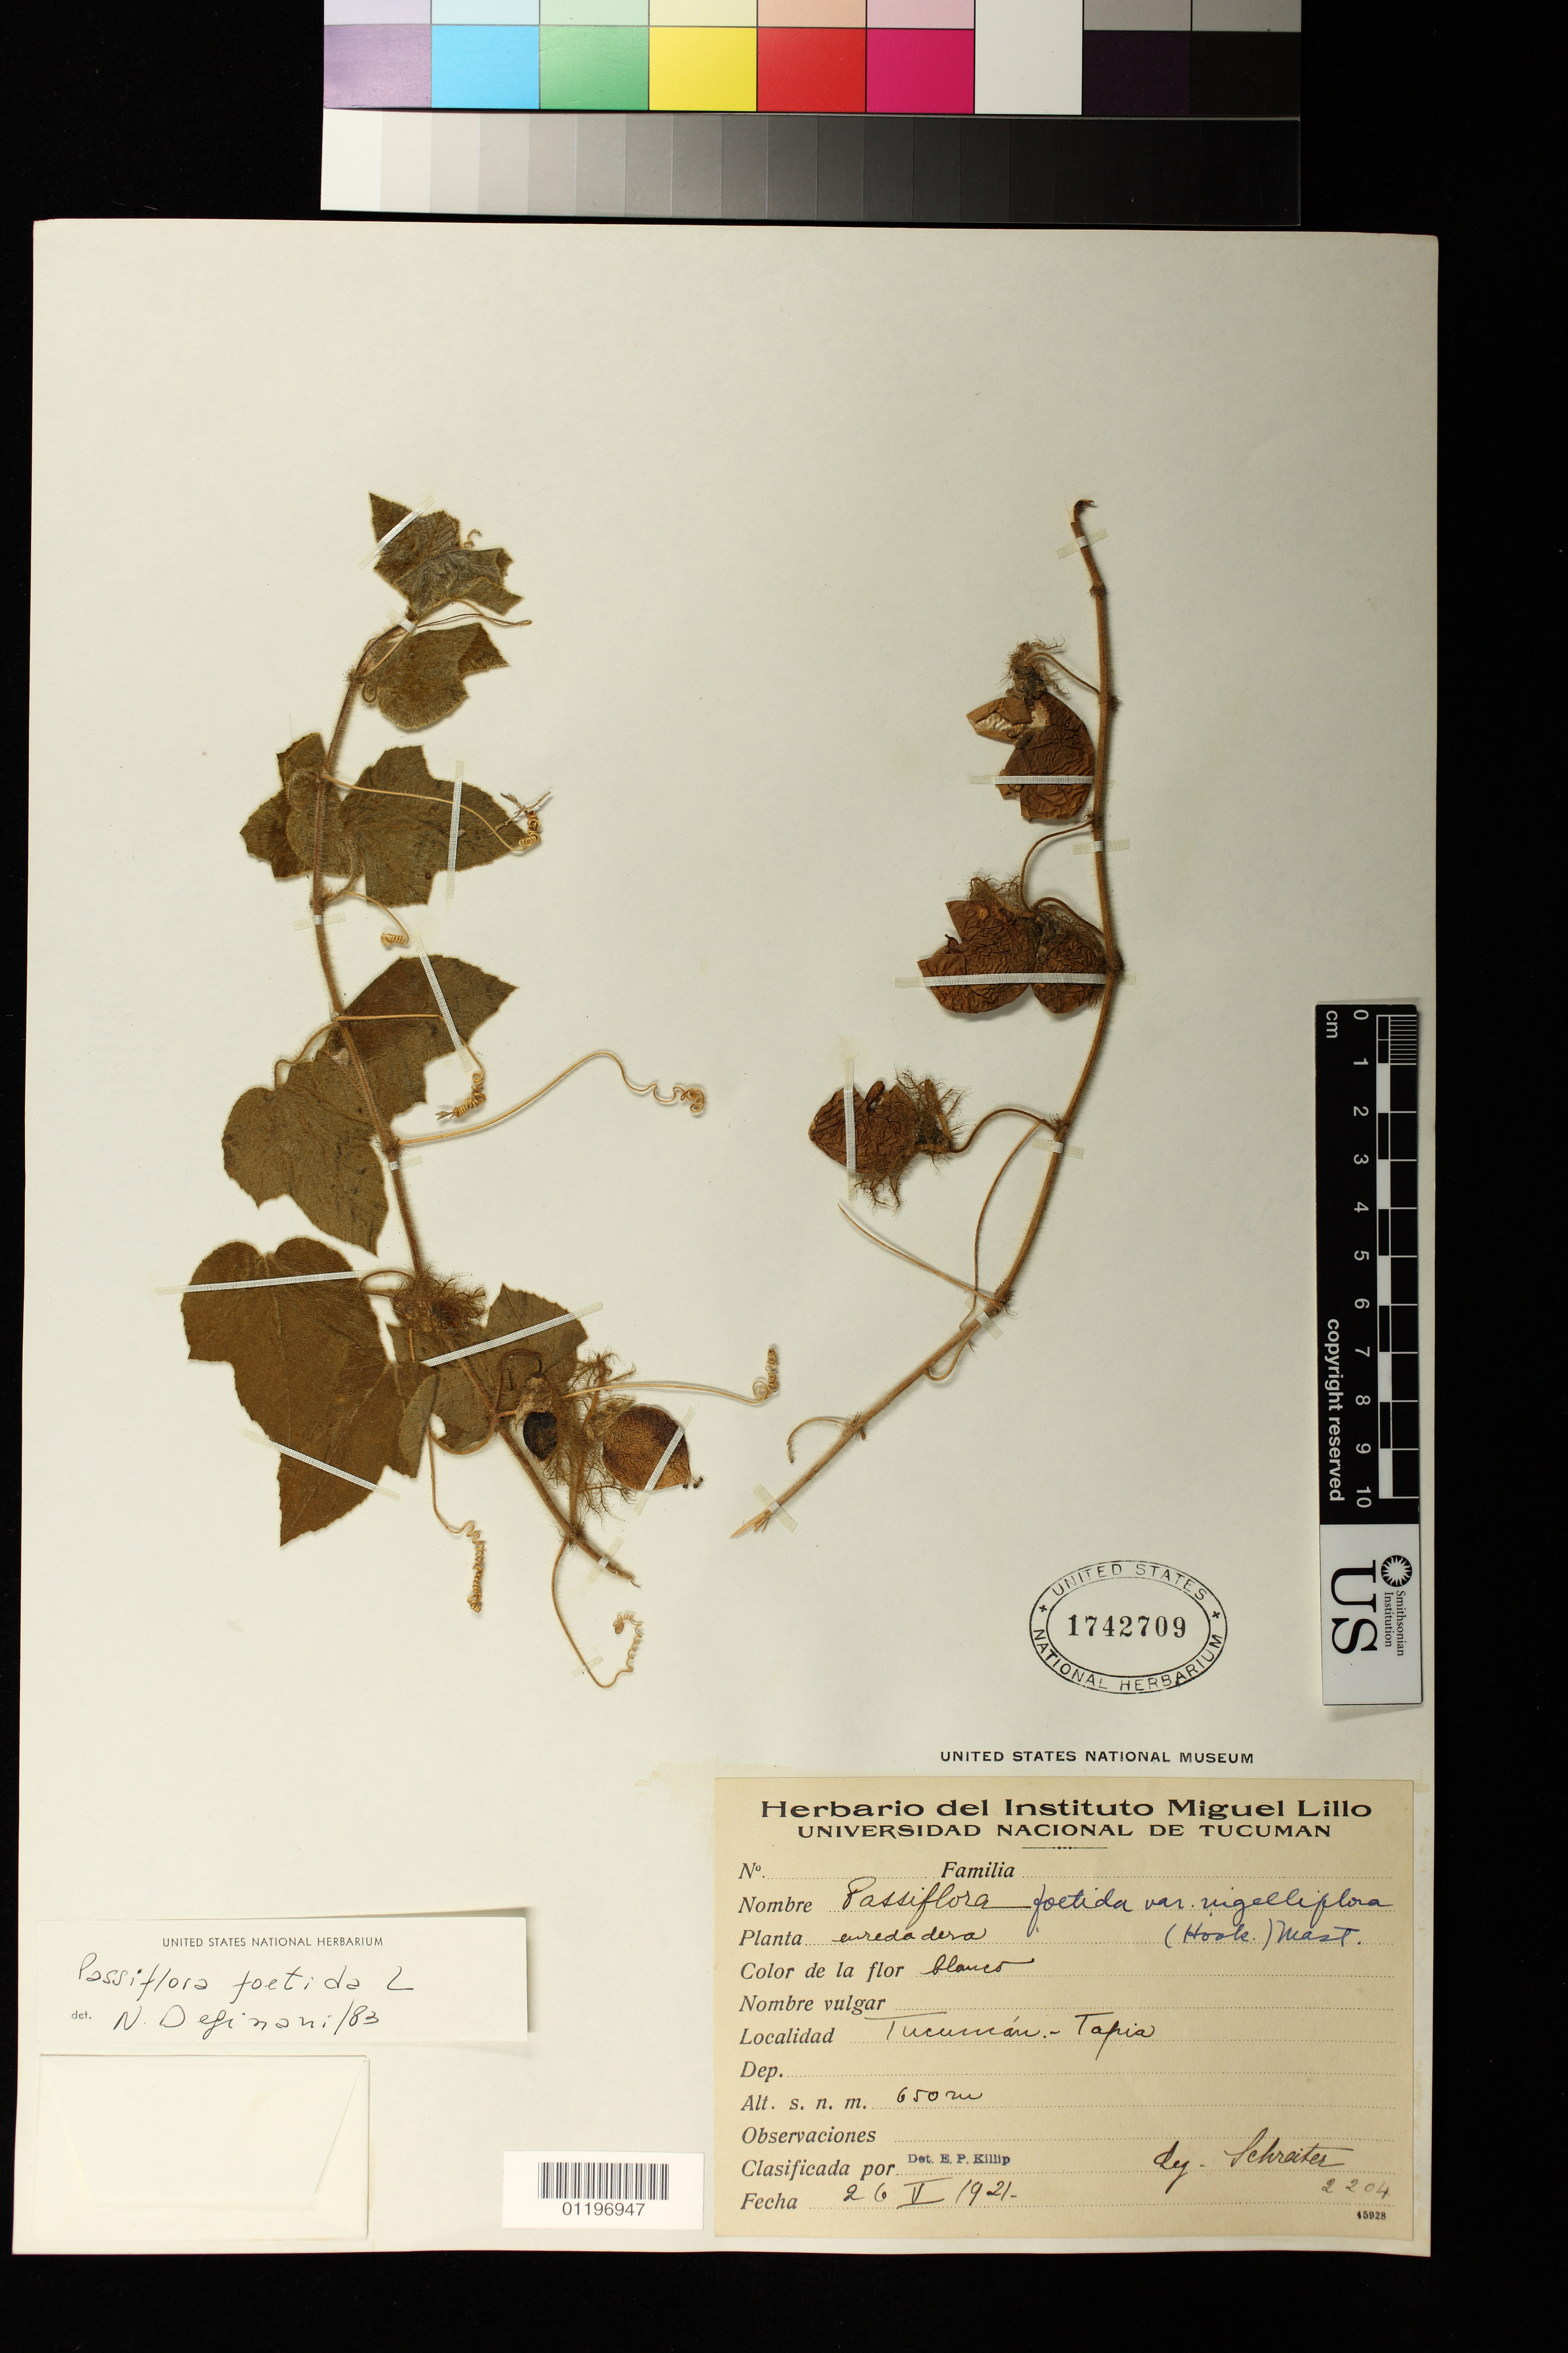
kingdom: Plantae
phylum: Tracheophyta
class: Magnoliopsida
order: Malpighiales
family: Passifloraceae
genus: Passiflora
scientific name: Passiflora foetida var. nigelliflora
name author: (Hook.) Mast.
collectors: -. Schreiter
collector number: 2204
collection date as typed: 26 May 1921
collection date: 1921-05-26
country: Argentina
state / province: Tucumán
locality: Tucuman: Tapia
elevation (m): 650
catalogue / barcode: US 1742709